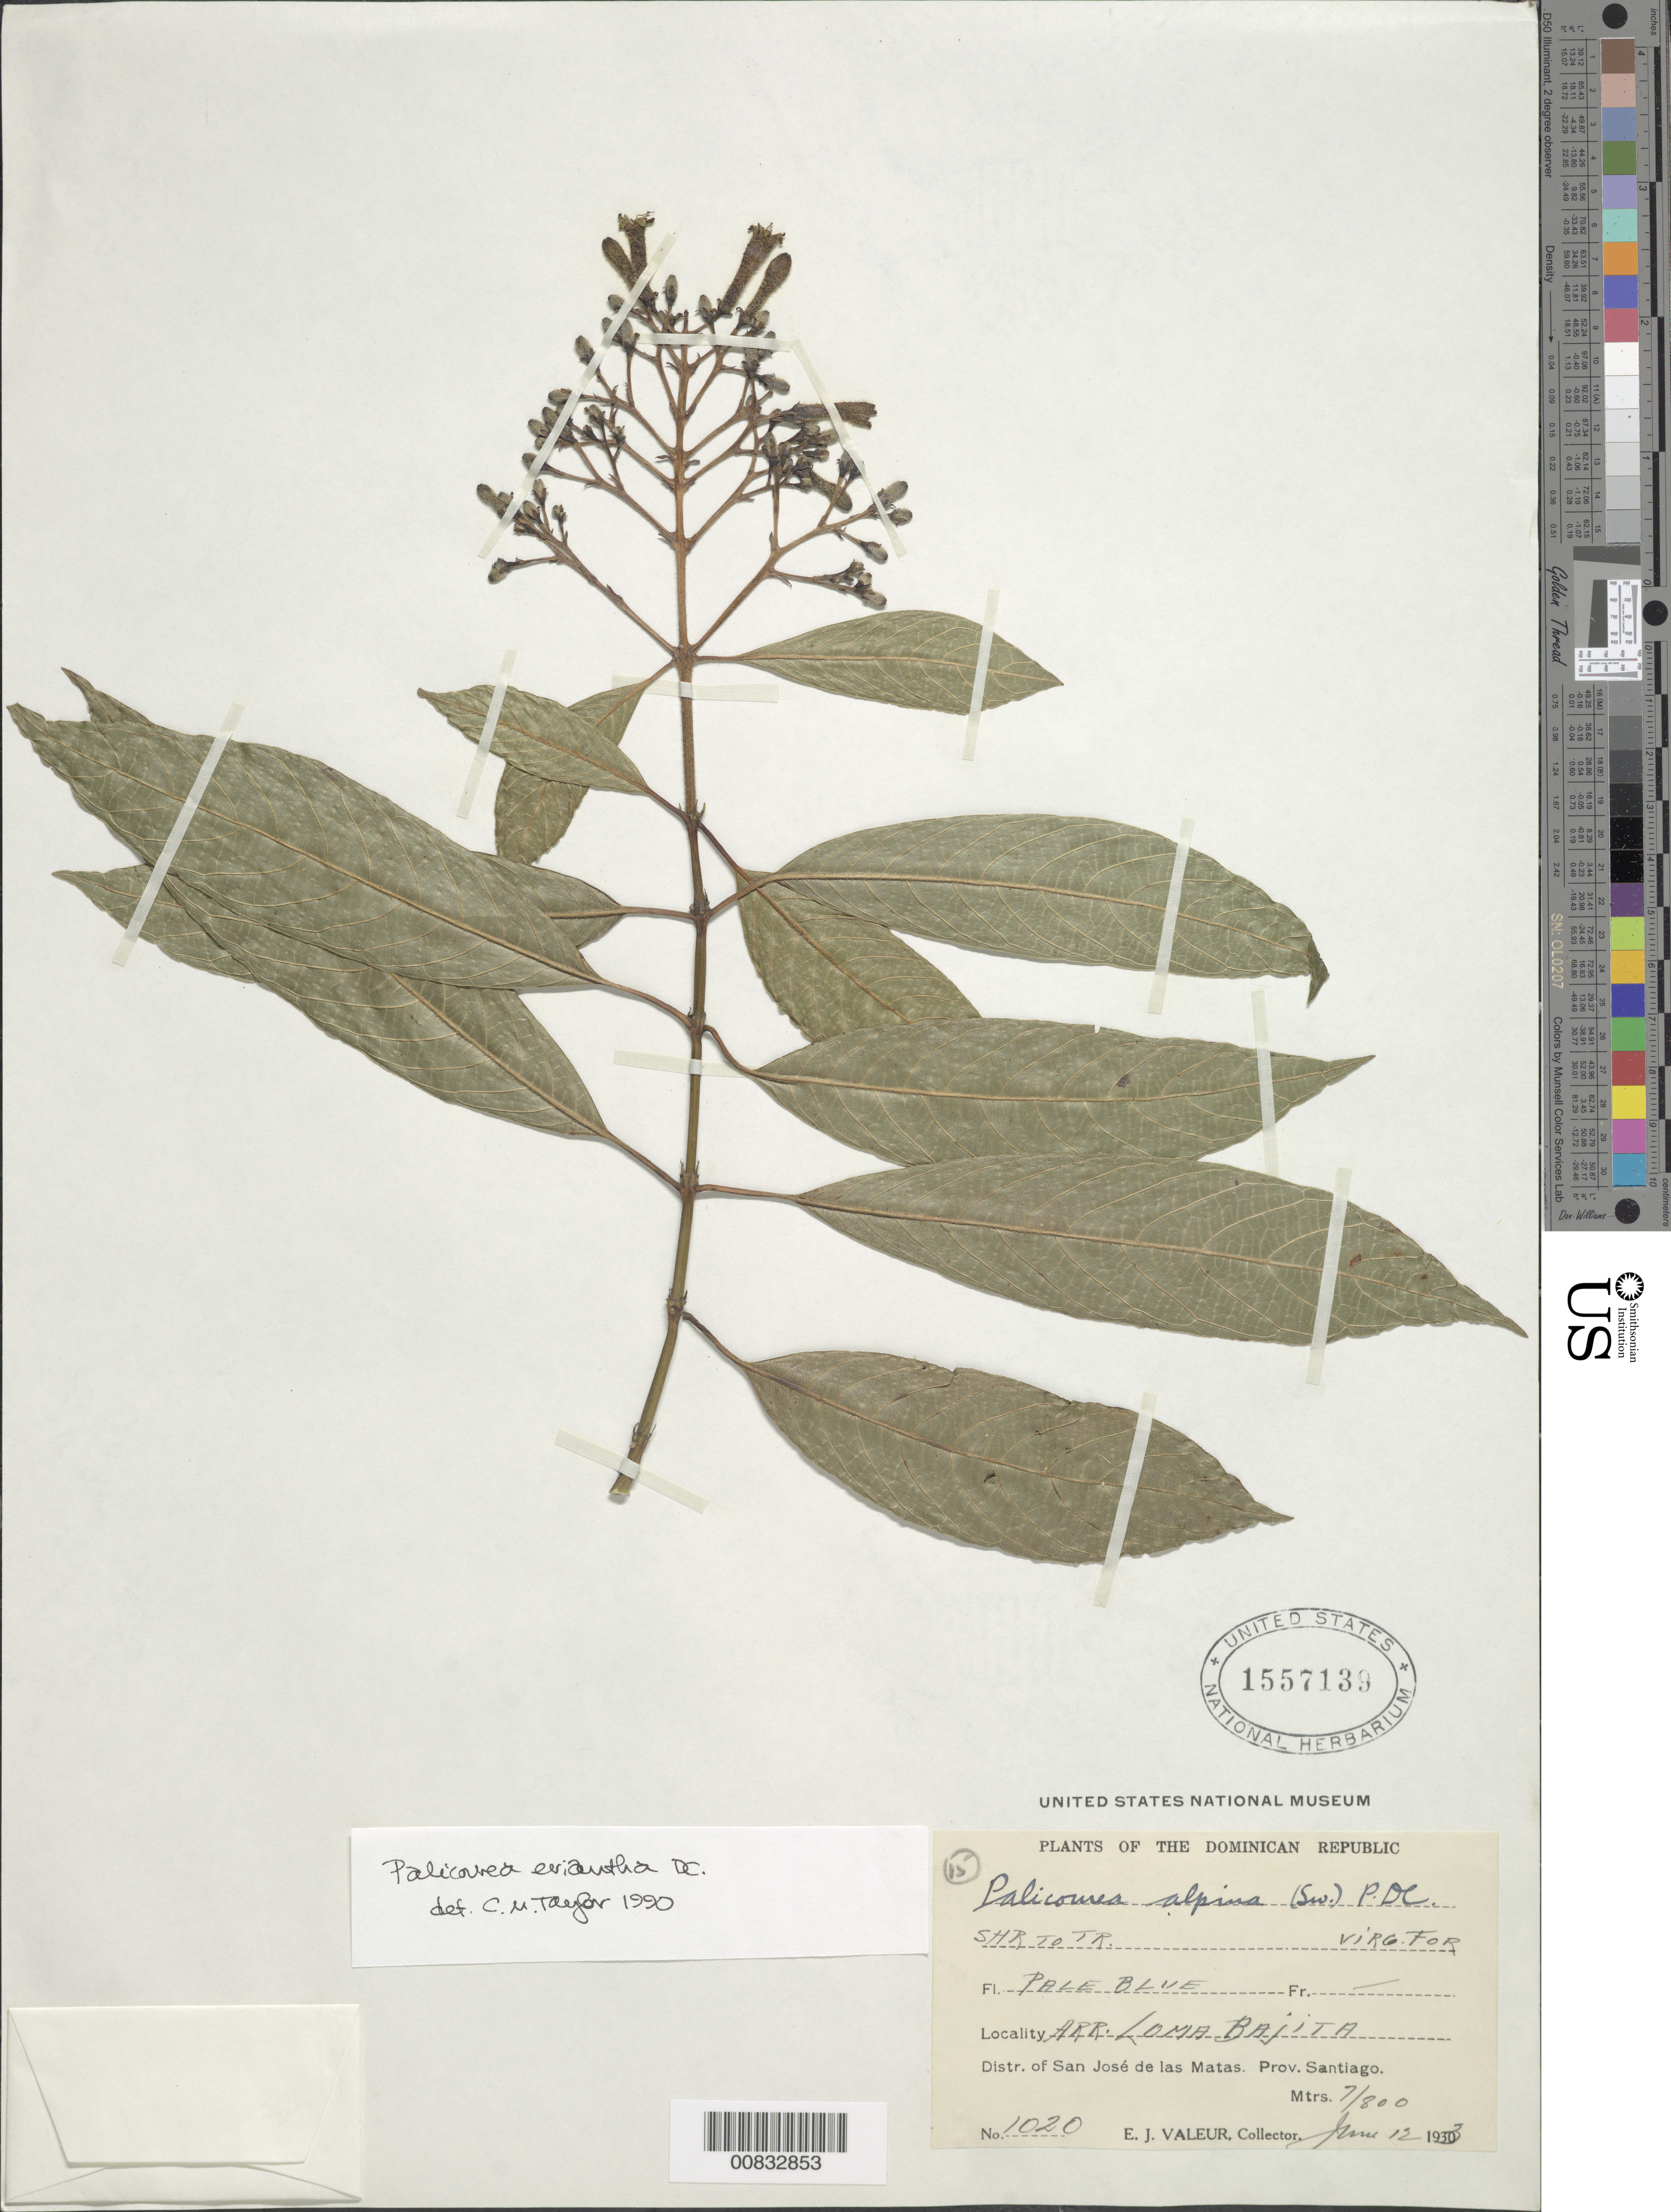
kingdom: Plantae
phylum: Tracheophyta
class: Magnoliopsida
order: Gentianales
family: Rubiaceae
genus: Palicourea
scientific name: Palicourea eriantha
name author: DC.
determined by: Taylor, Charlotte M.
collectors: E. Valeur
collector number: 1020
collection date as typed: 12 Jun 1933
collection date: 1933-06-12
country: Dominican Republic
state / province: Santiago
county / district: San José de las Matas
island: Hispaniola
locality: Arroyo Loma Bajita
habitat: Virgin forest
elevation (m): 700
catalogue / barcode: US 1557139